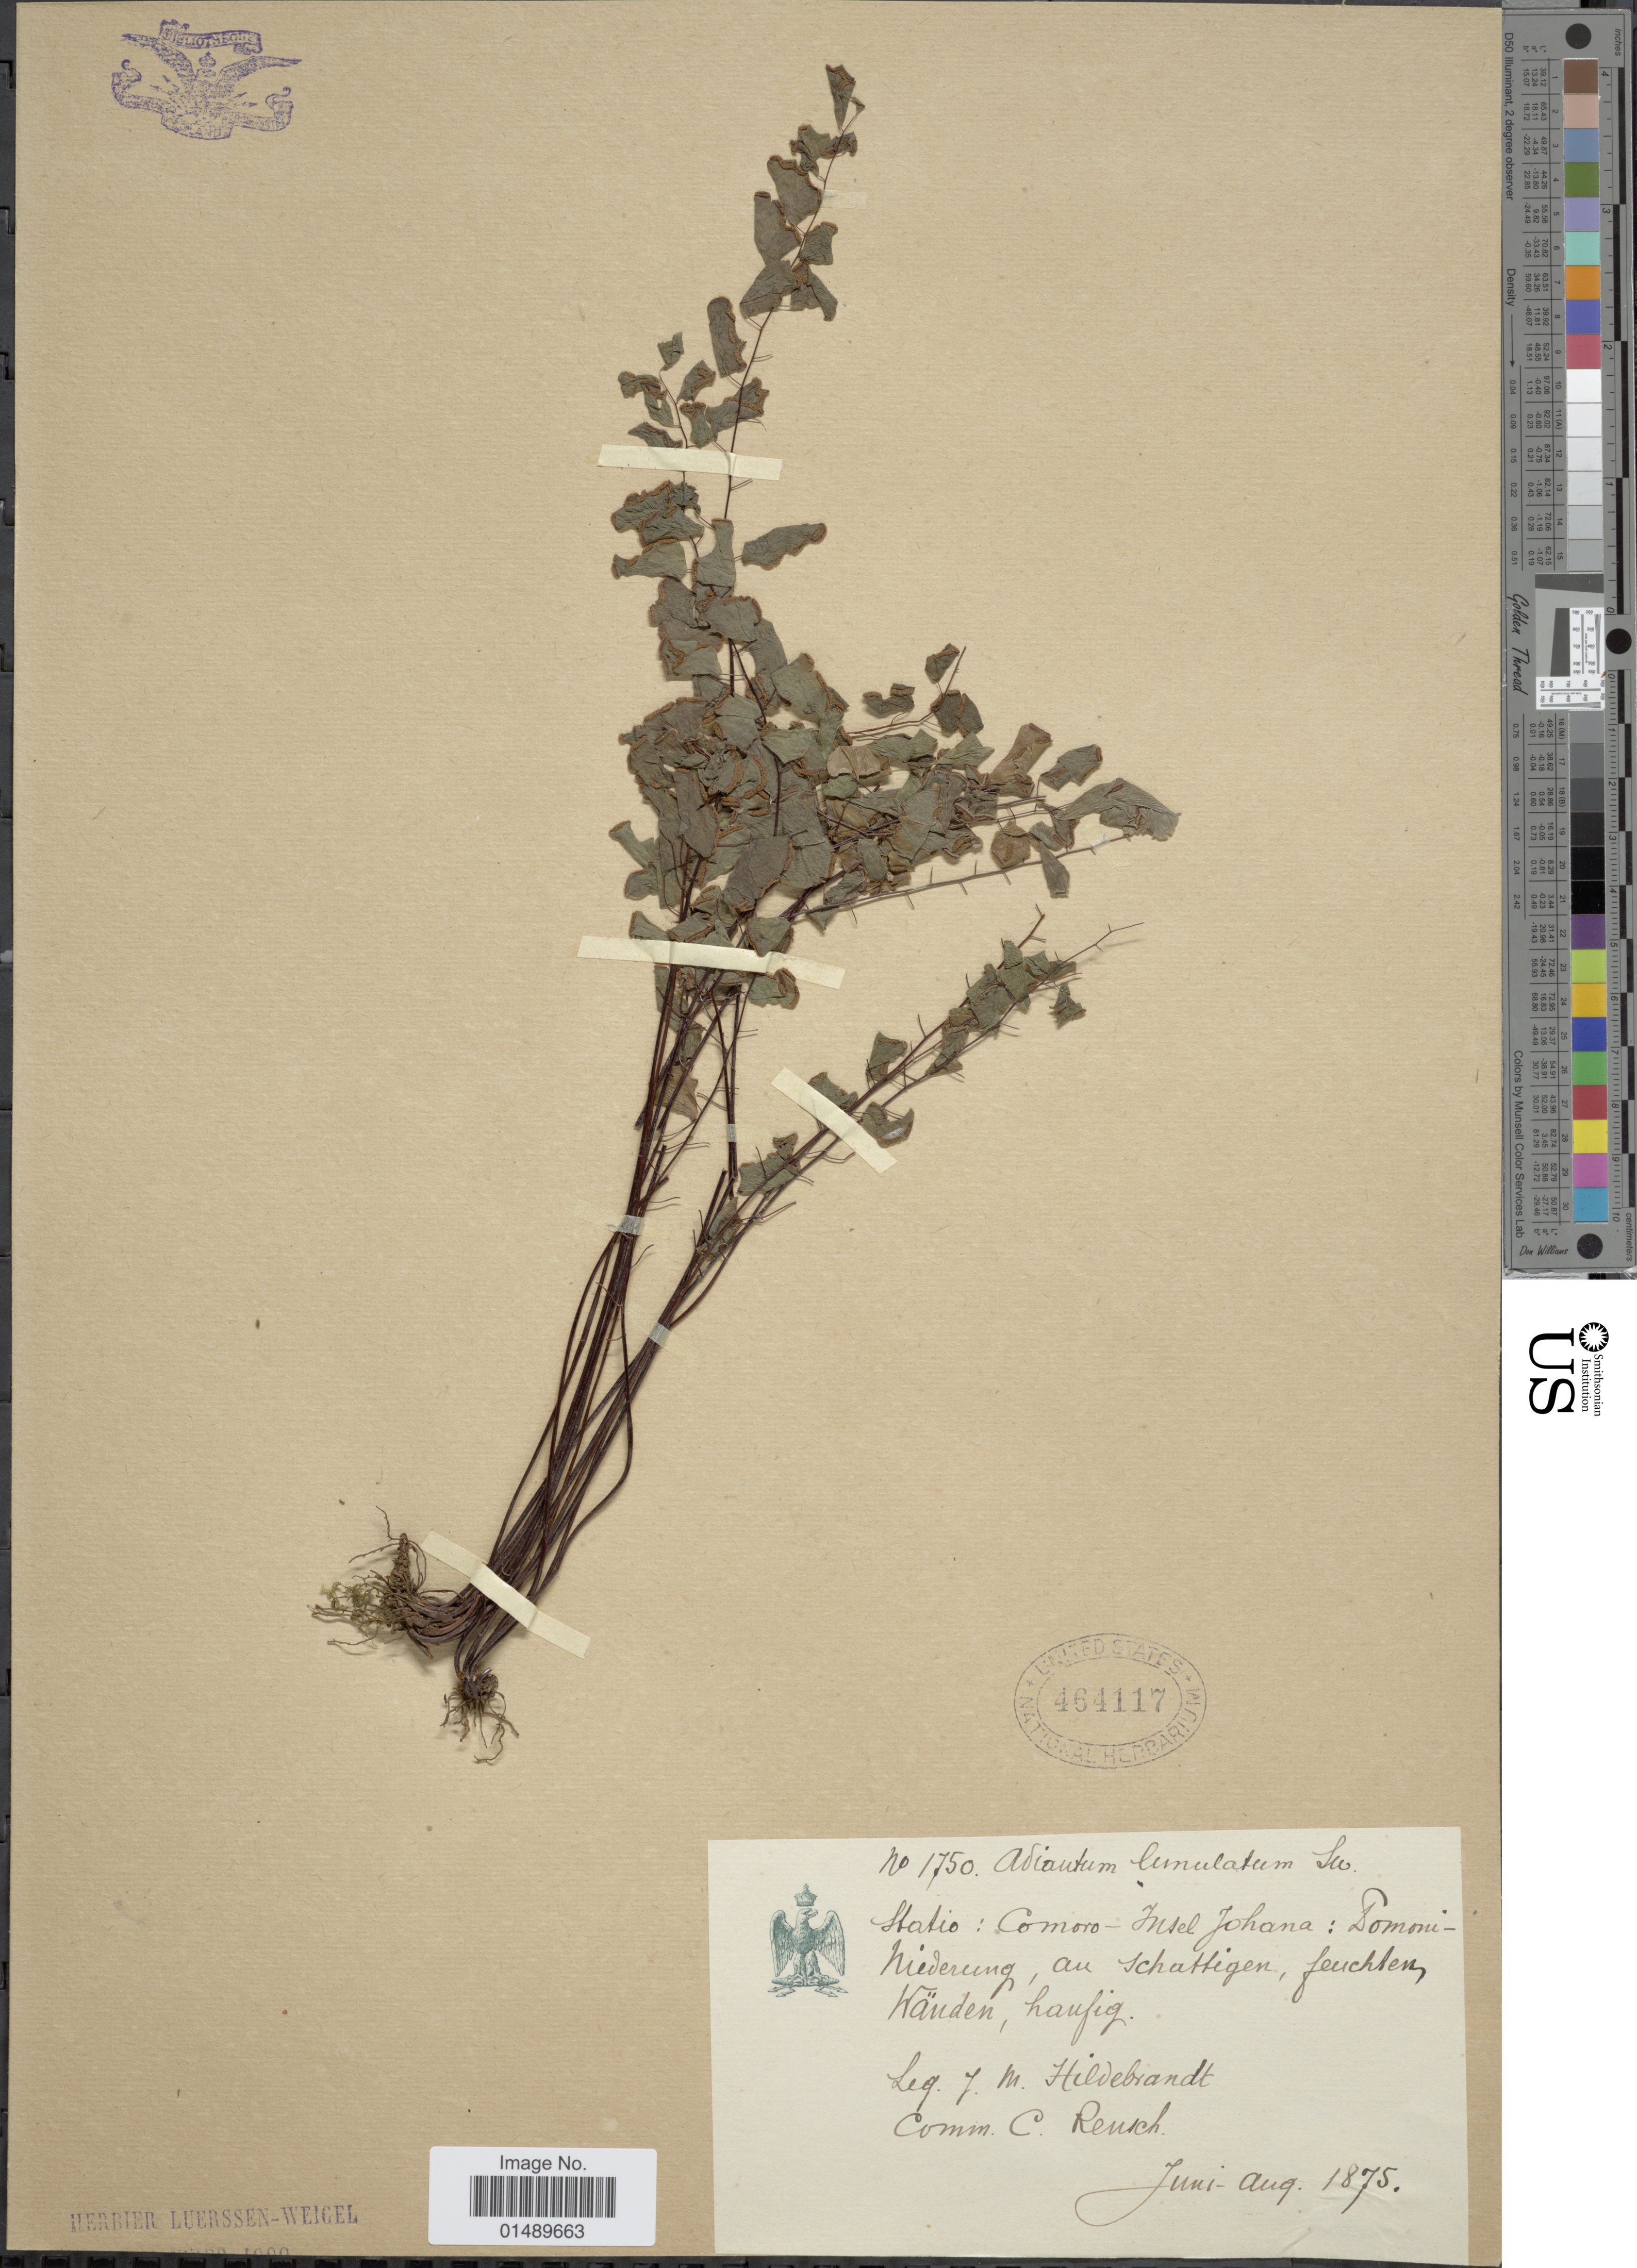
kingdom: Plantae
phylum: Tracheophyta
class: Polypodiopsida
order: Polypodiales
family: Pteridaceae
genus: Adiantum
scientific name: Adiantum philippense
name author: L.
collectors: J. Hildebrandt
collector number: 1750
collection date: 1875-06/1875-08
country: Comoros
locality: Moror-Insel Johana: Domoninieverung, au schattigen, feuchten, wanden, laufig. [interpreted]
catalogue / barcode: US 464117